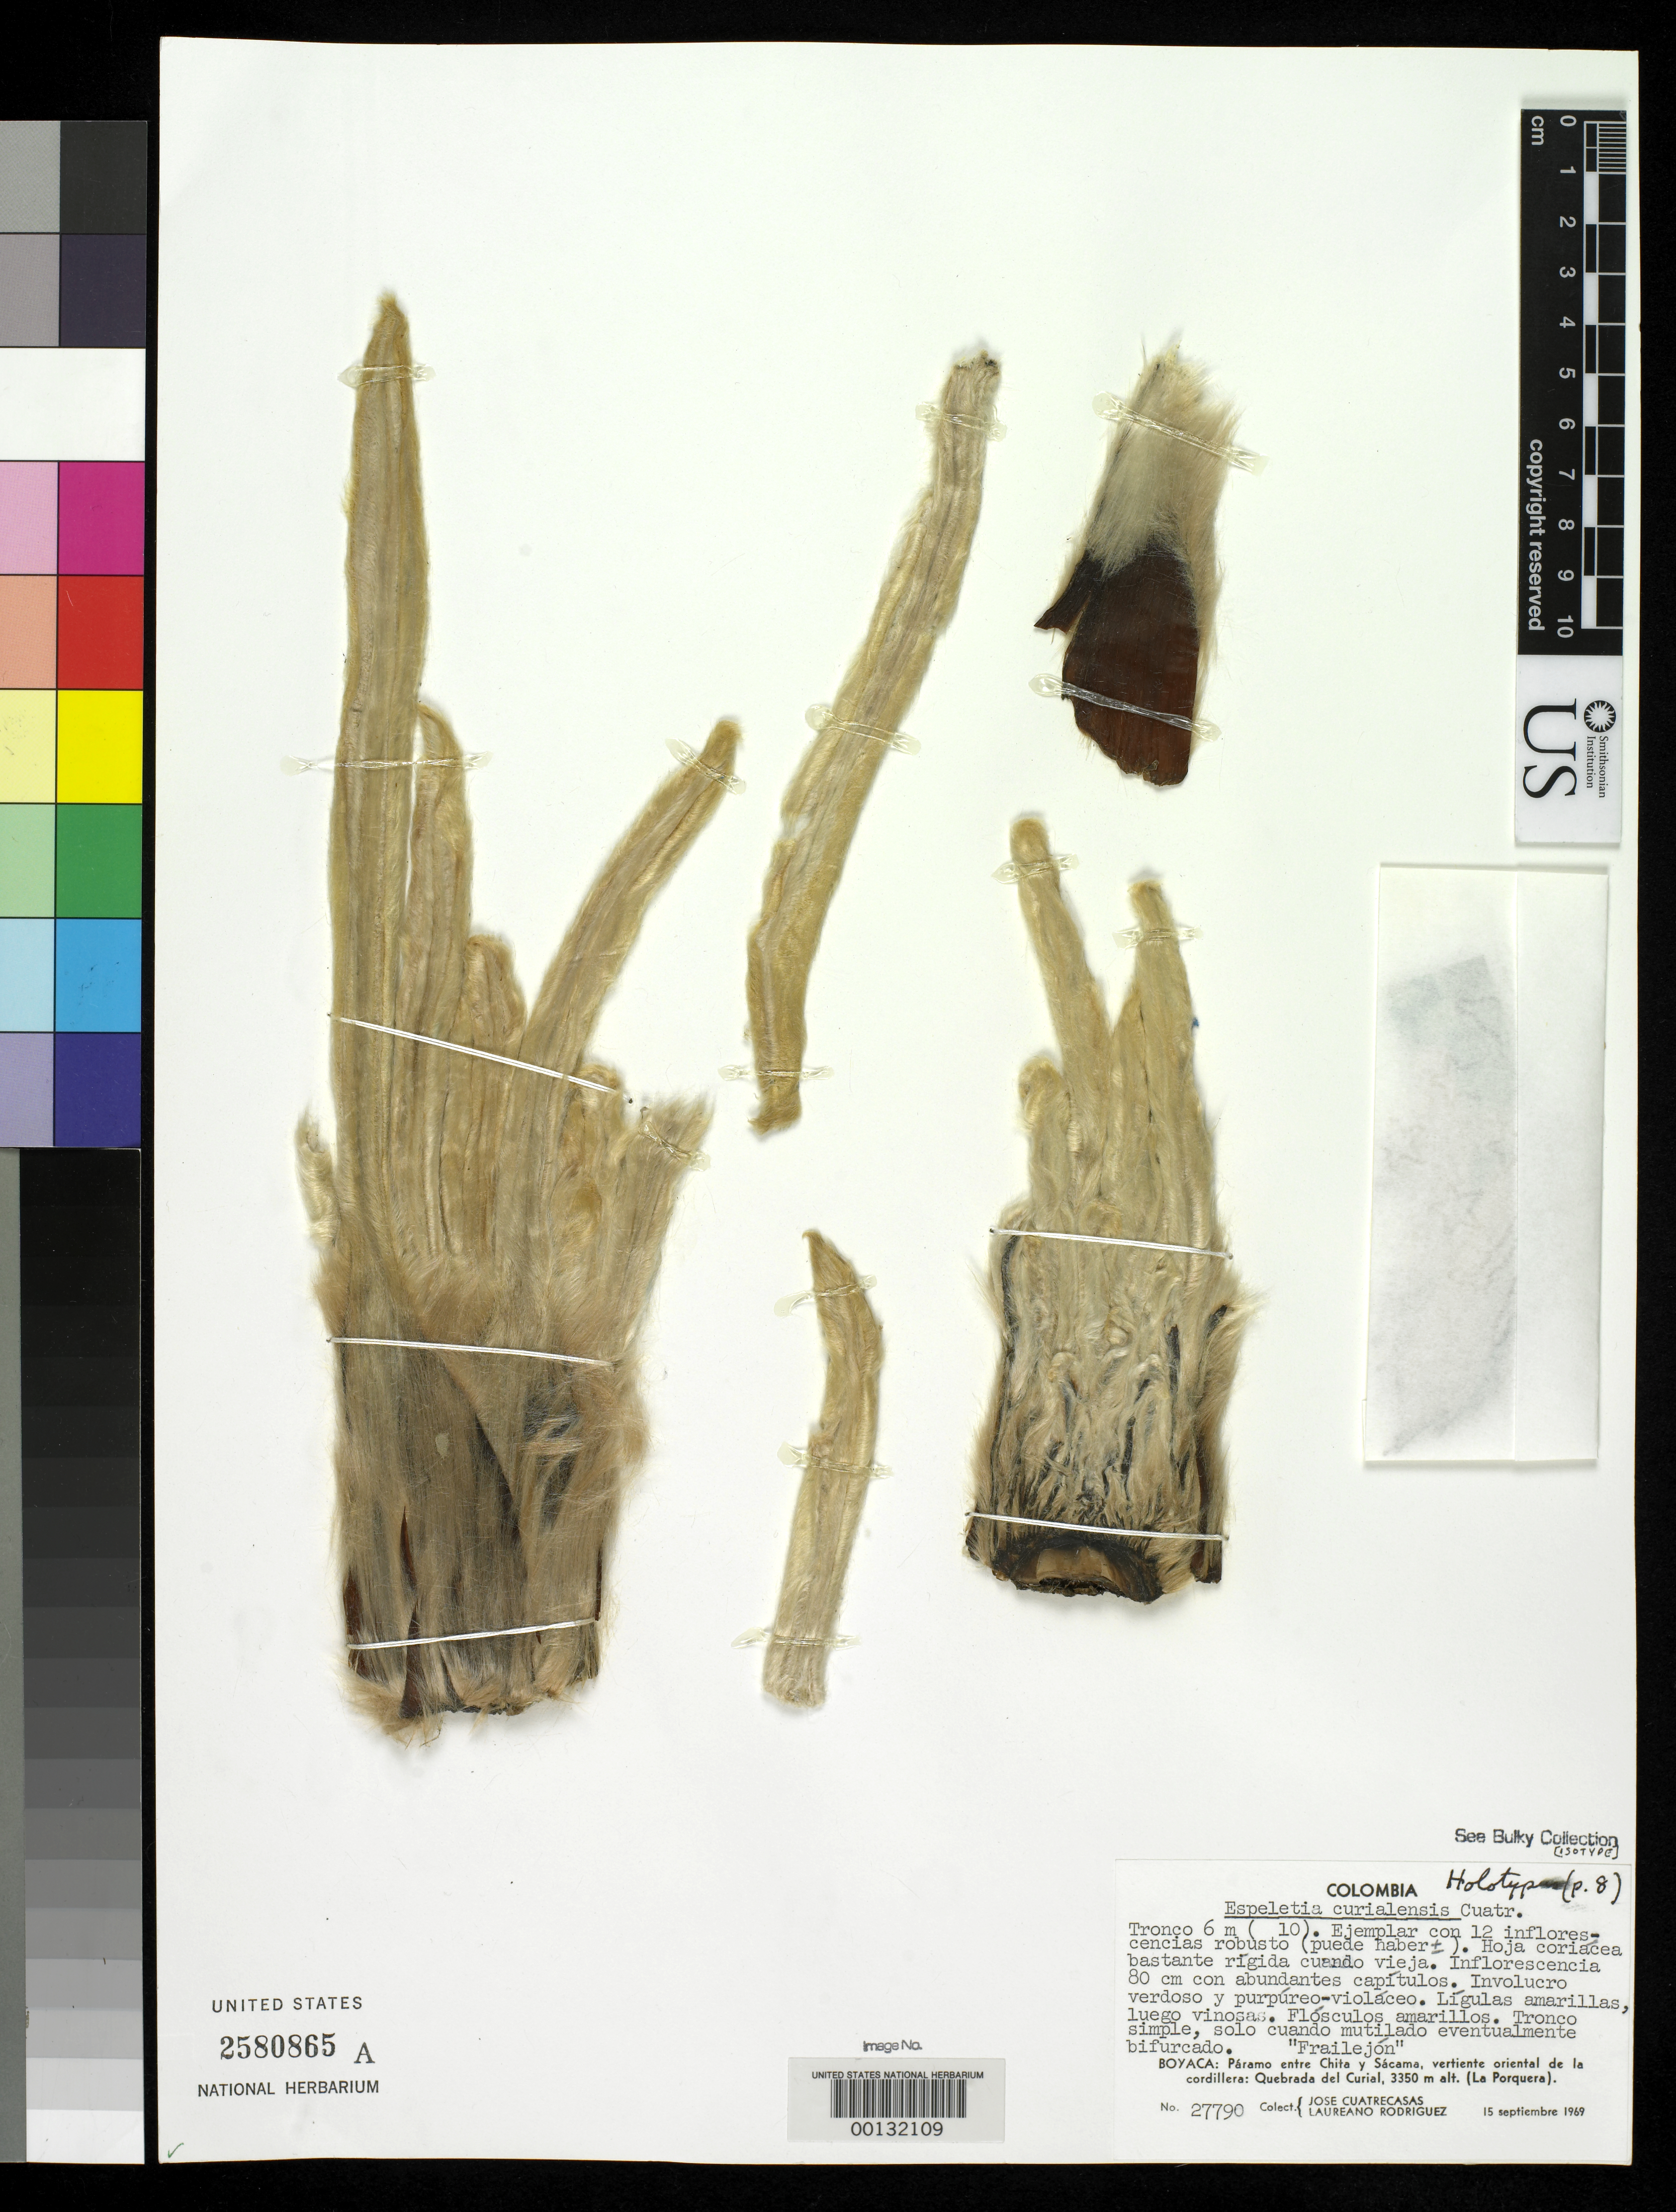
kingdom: Plantae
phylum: Tracheophyta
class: Magnoliopsida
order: Asterales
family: Asteraceae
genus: Espeletia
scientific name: Espeletia curialensis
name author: Cuatrec.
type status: Holotype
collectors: J. Cuatrecasas & L. Rodriguez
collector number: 27790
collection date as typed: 15 Sep 1969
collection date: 1969-09-15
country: Colombia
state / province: Boyacá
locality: Páramo entre Chita y Sacama, Quebrada del Curial, La Porquera.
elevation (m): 3350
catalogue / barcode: US 2580865A